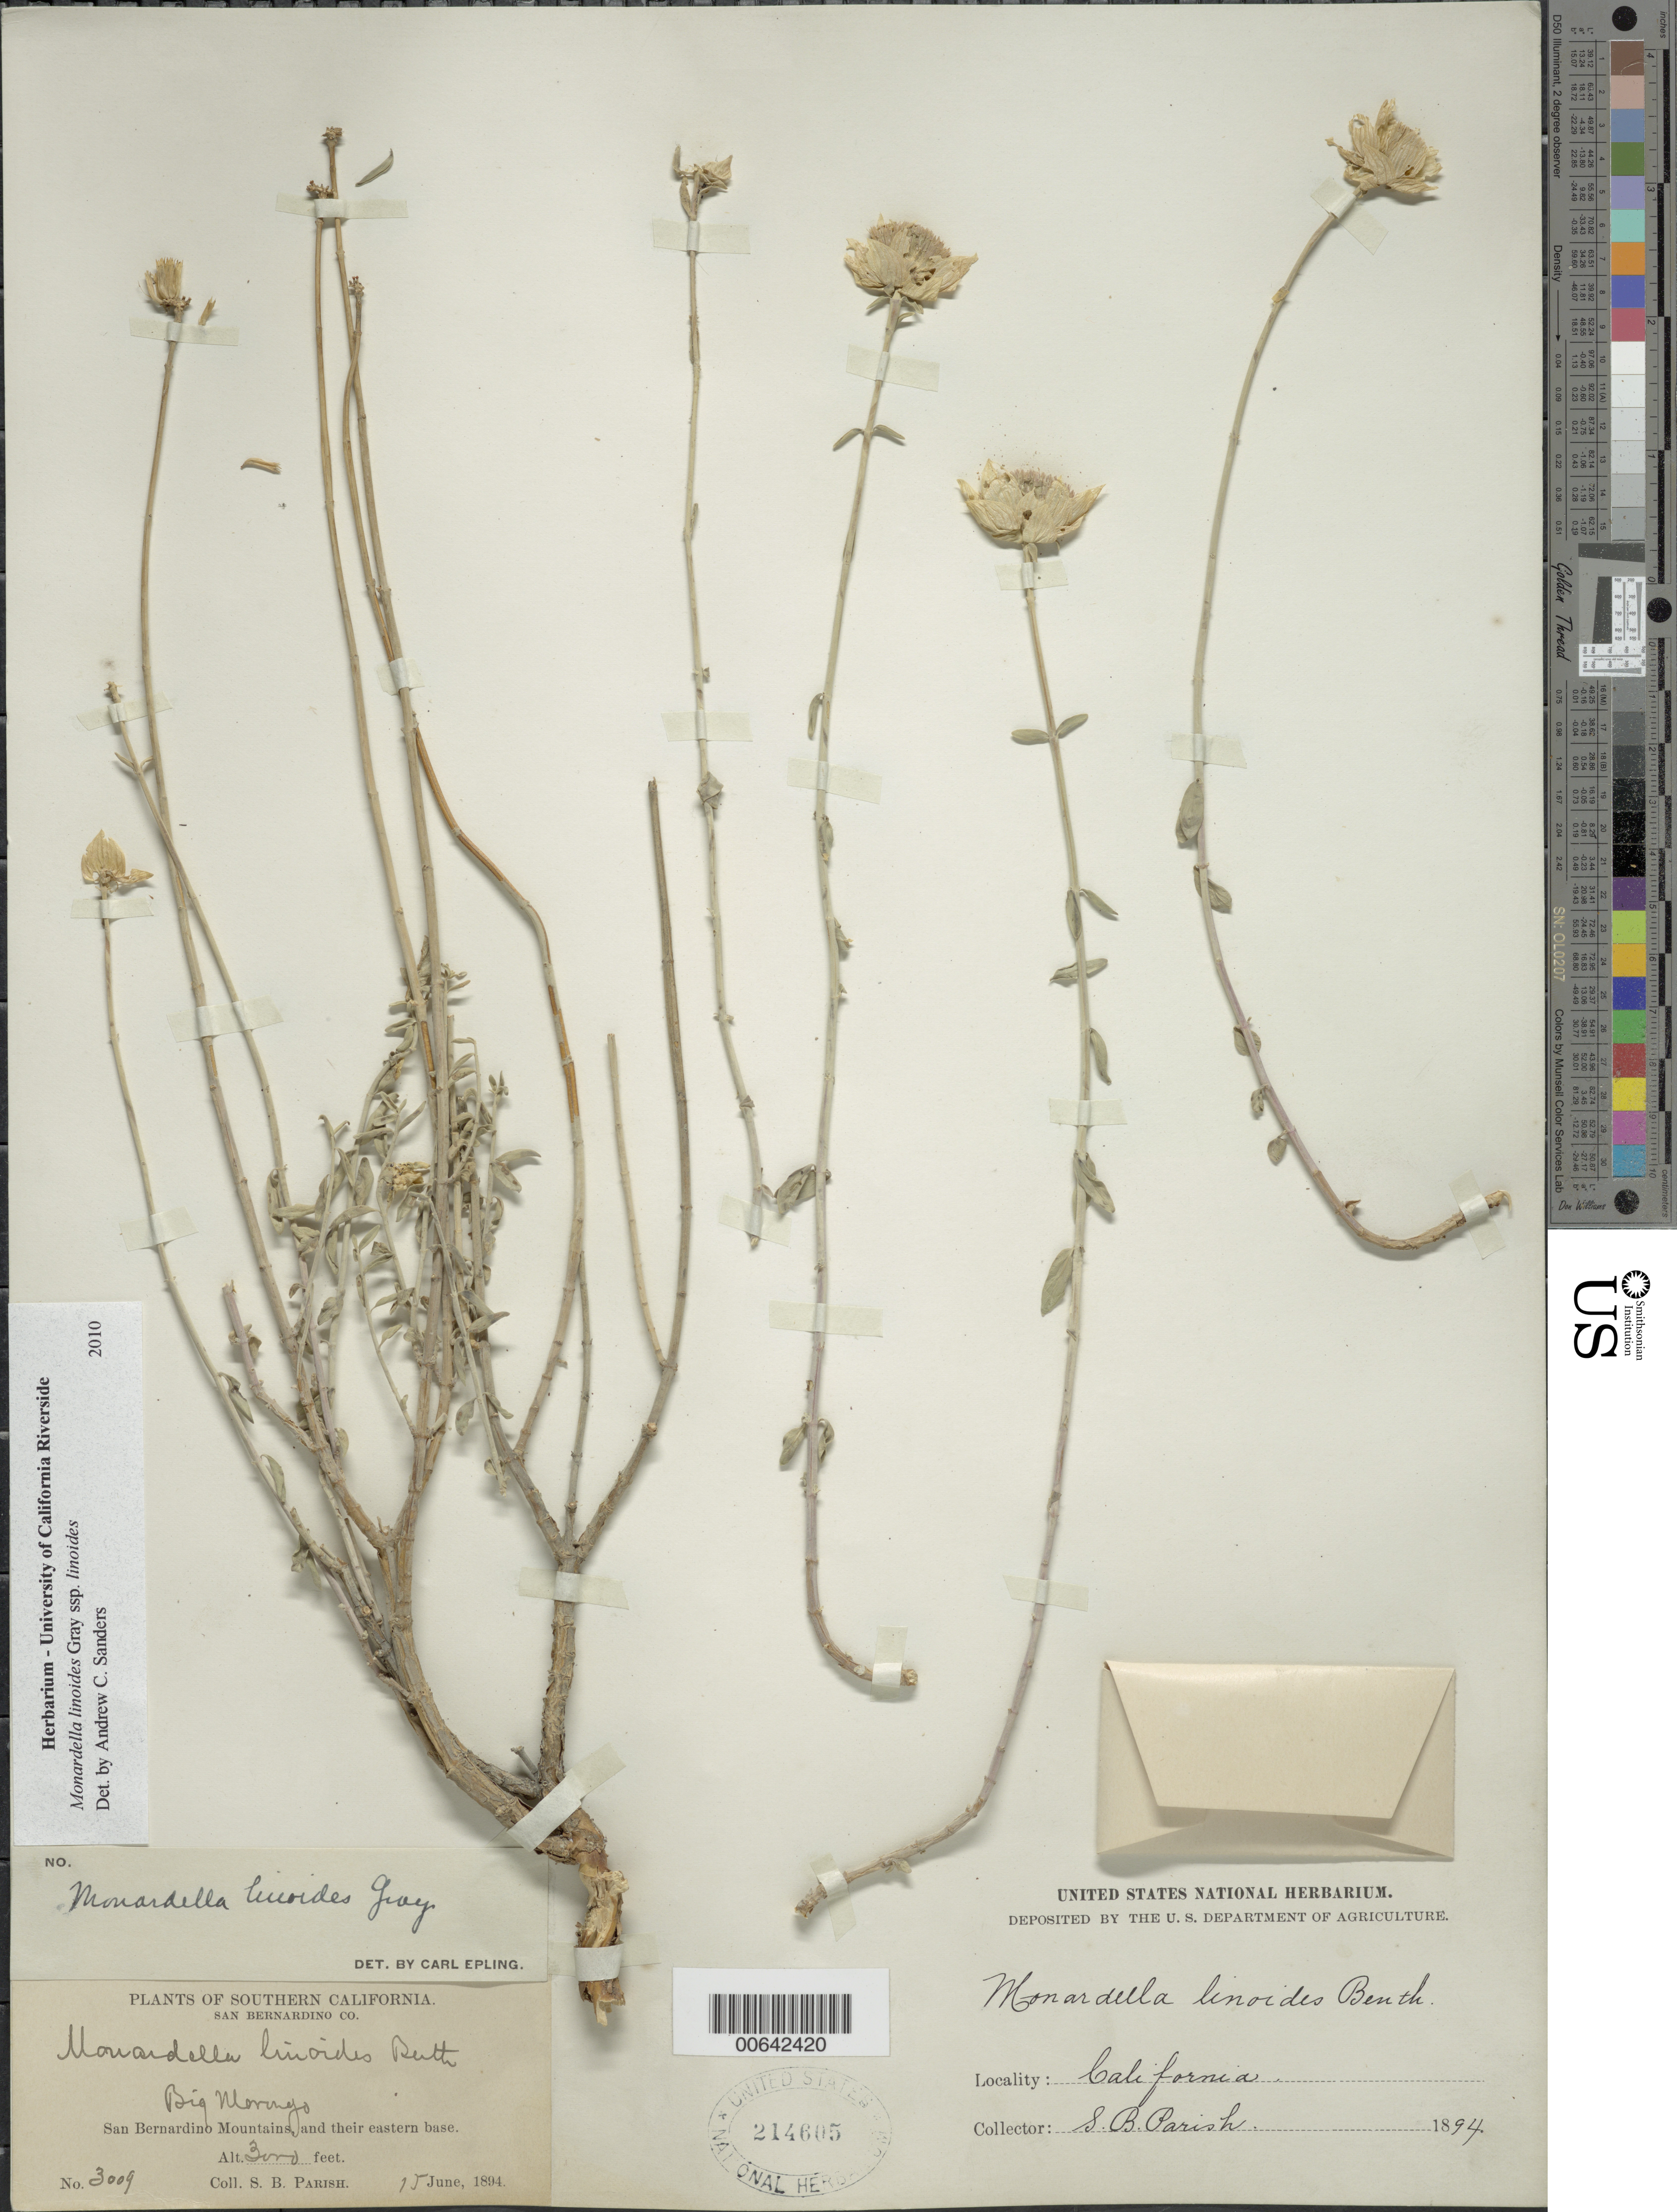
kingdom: Plantae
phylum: Tracheophyta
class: Magnoliopsida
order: Lamiales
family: Lamiaceae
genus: Monardella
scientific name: Monardella linoides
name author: A. Gray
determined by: Epling, C. C.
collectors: S. B. Parish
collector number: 3009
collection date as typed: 15 Jun 1894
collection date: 1894-06-15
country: United States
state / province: California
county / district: San Bernardino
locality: Big Morongo, San Bernardino Mts., and their eastern base.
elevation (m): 914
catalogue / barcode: US 214605